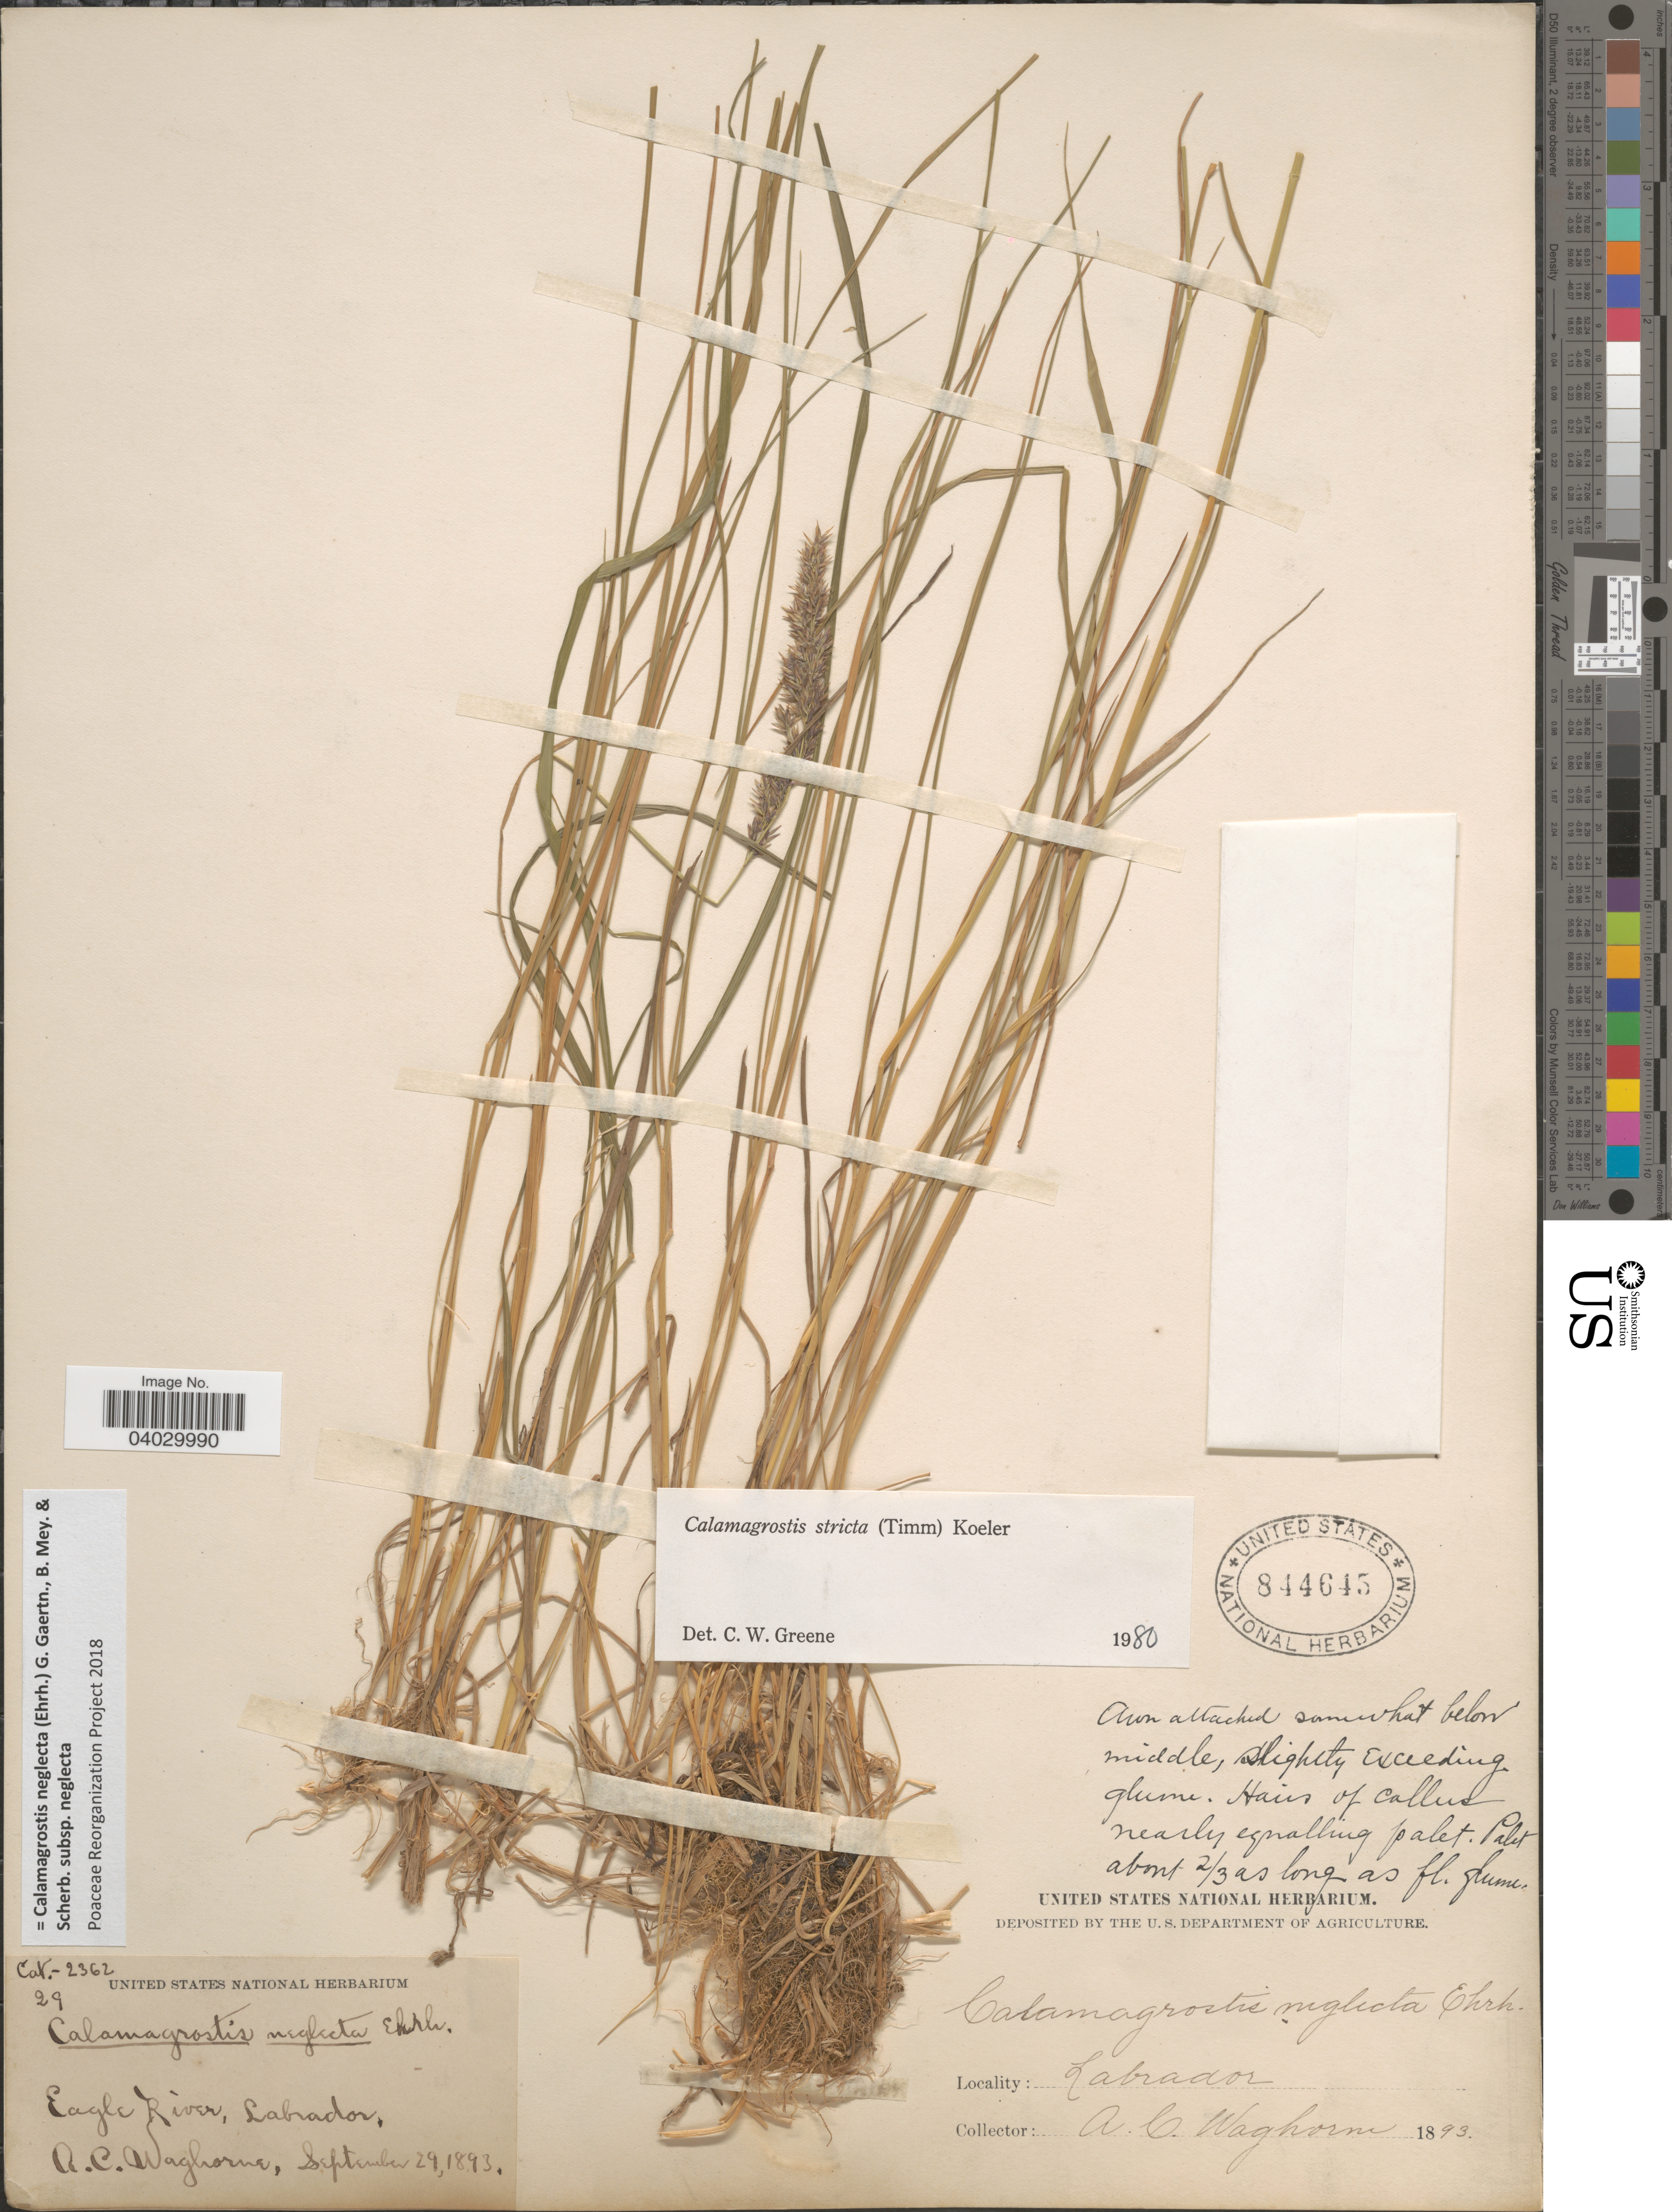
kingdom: Plantae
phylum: Tracheophyta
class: Liliopsida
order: Poales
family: Poaceae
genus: Calamagrostis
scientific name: Calamagrostis neglecta subsp. neglecta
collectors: A. Waghorne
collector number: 29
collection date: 1893-09-29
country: Canada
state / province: Newfoundland and Labrador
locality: Eagle River, Labrador.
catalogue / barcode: US 844645